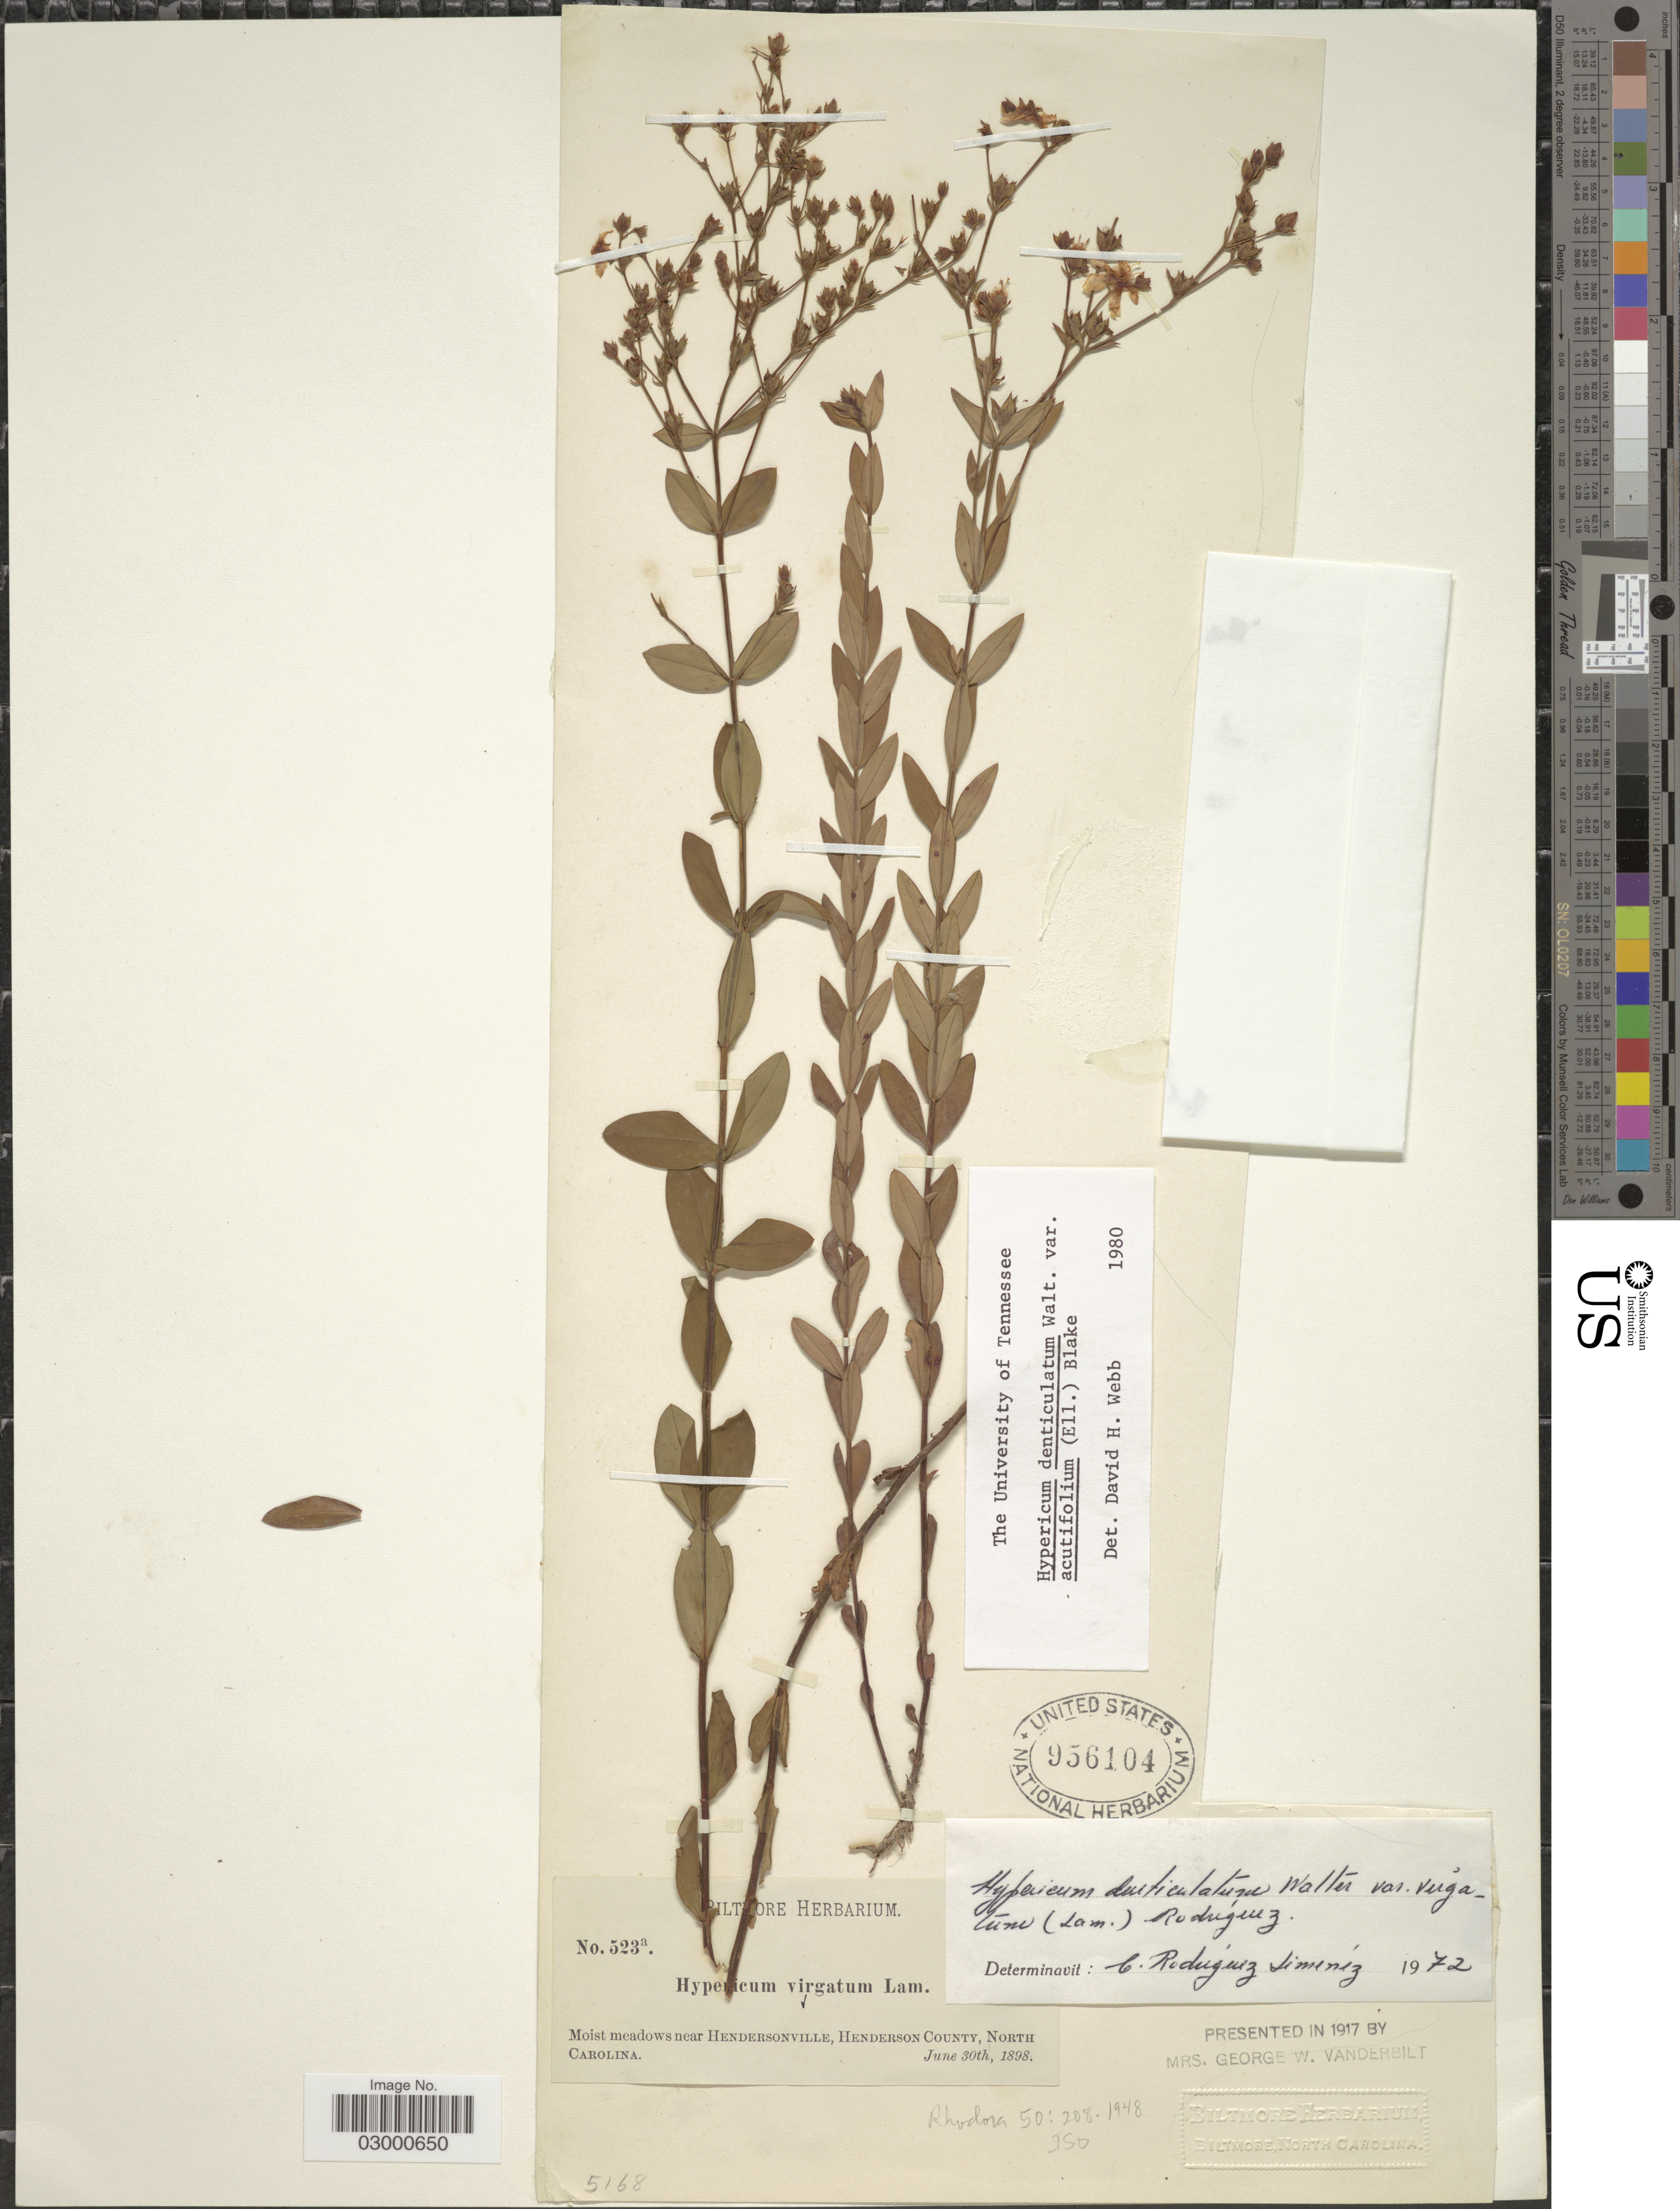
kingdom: Plantae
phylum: Tracheophyta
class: Magnoliopsida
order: Malpighiales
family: Hypericaceae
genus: Hypericum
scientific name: Hypericum denticulatum var. acutifolium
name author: (Elliott) N. Robson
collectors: ex herb. Biltmore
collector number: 523a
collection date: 1898-06-30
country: United States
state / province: North Carolina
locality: Moist meadows near Hendersonville, Henderson County.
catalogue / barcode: US 956104